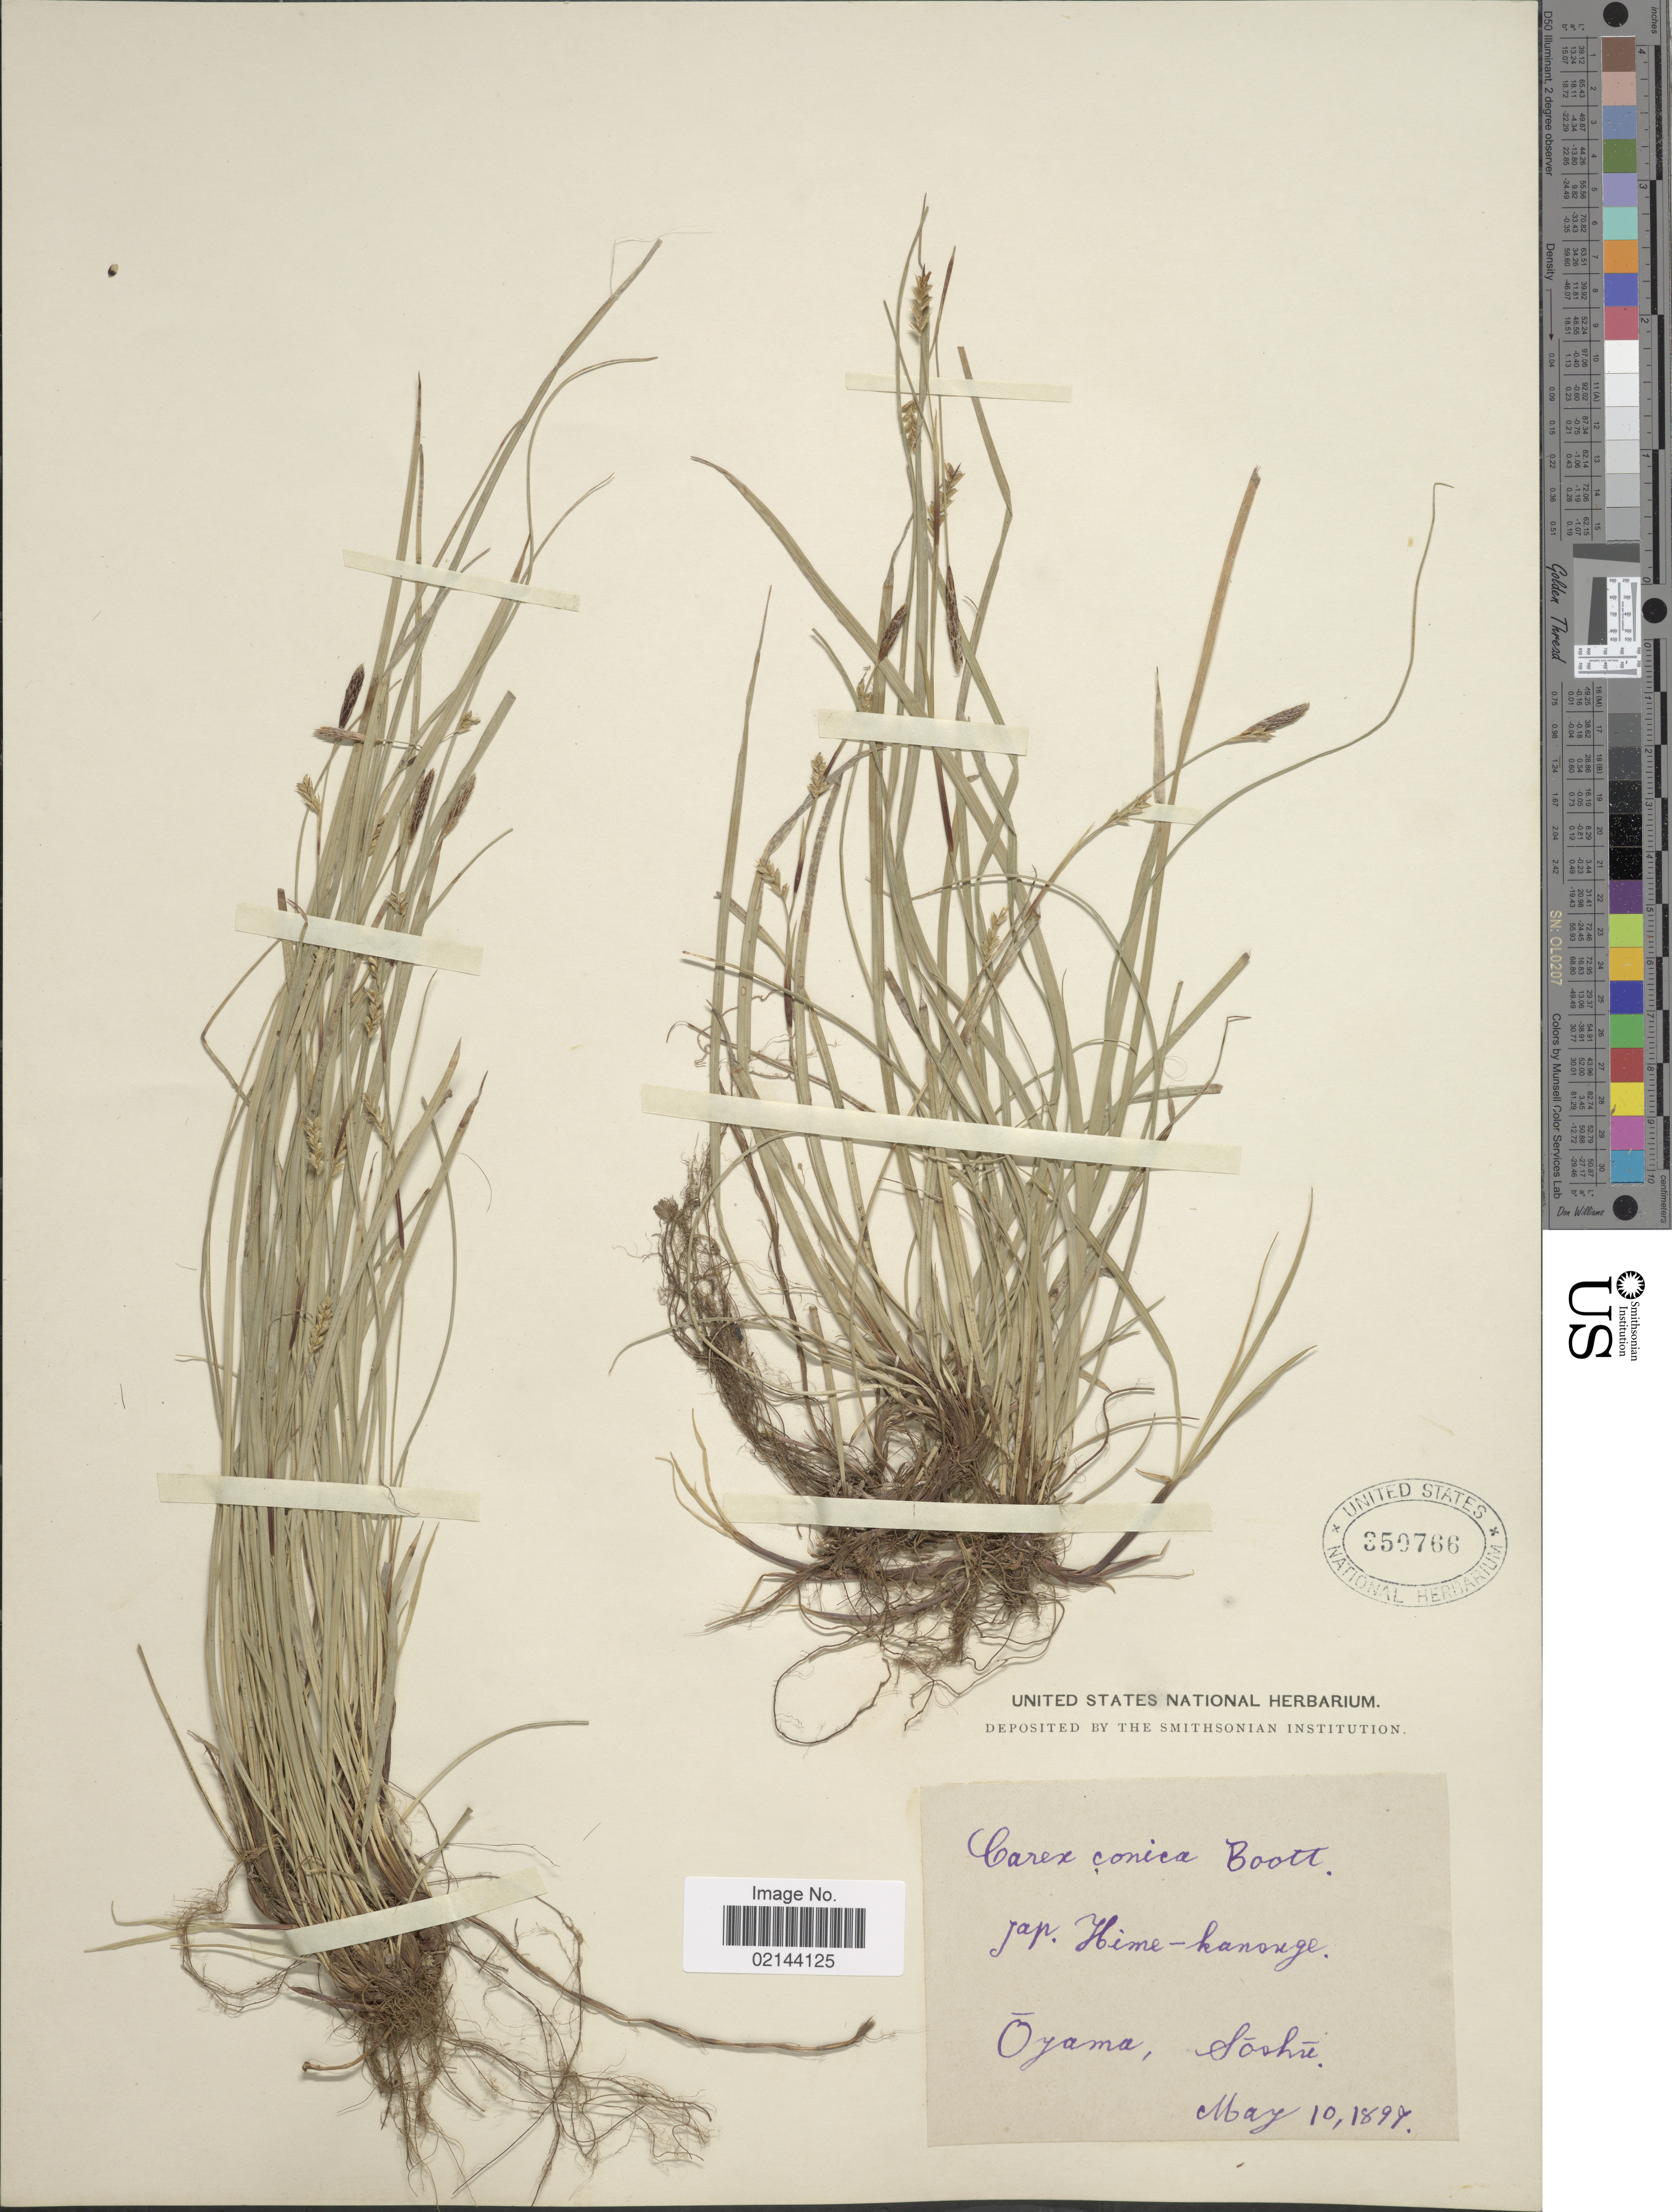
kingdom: Plantae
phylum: Tracheophyta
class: Liliopsida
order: Poales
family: Cyperaceae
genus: Carex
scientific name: Carex conica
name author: Boott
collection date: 1897-05-10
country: Japan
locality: Oyama, Soshu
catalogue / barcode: US 350766